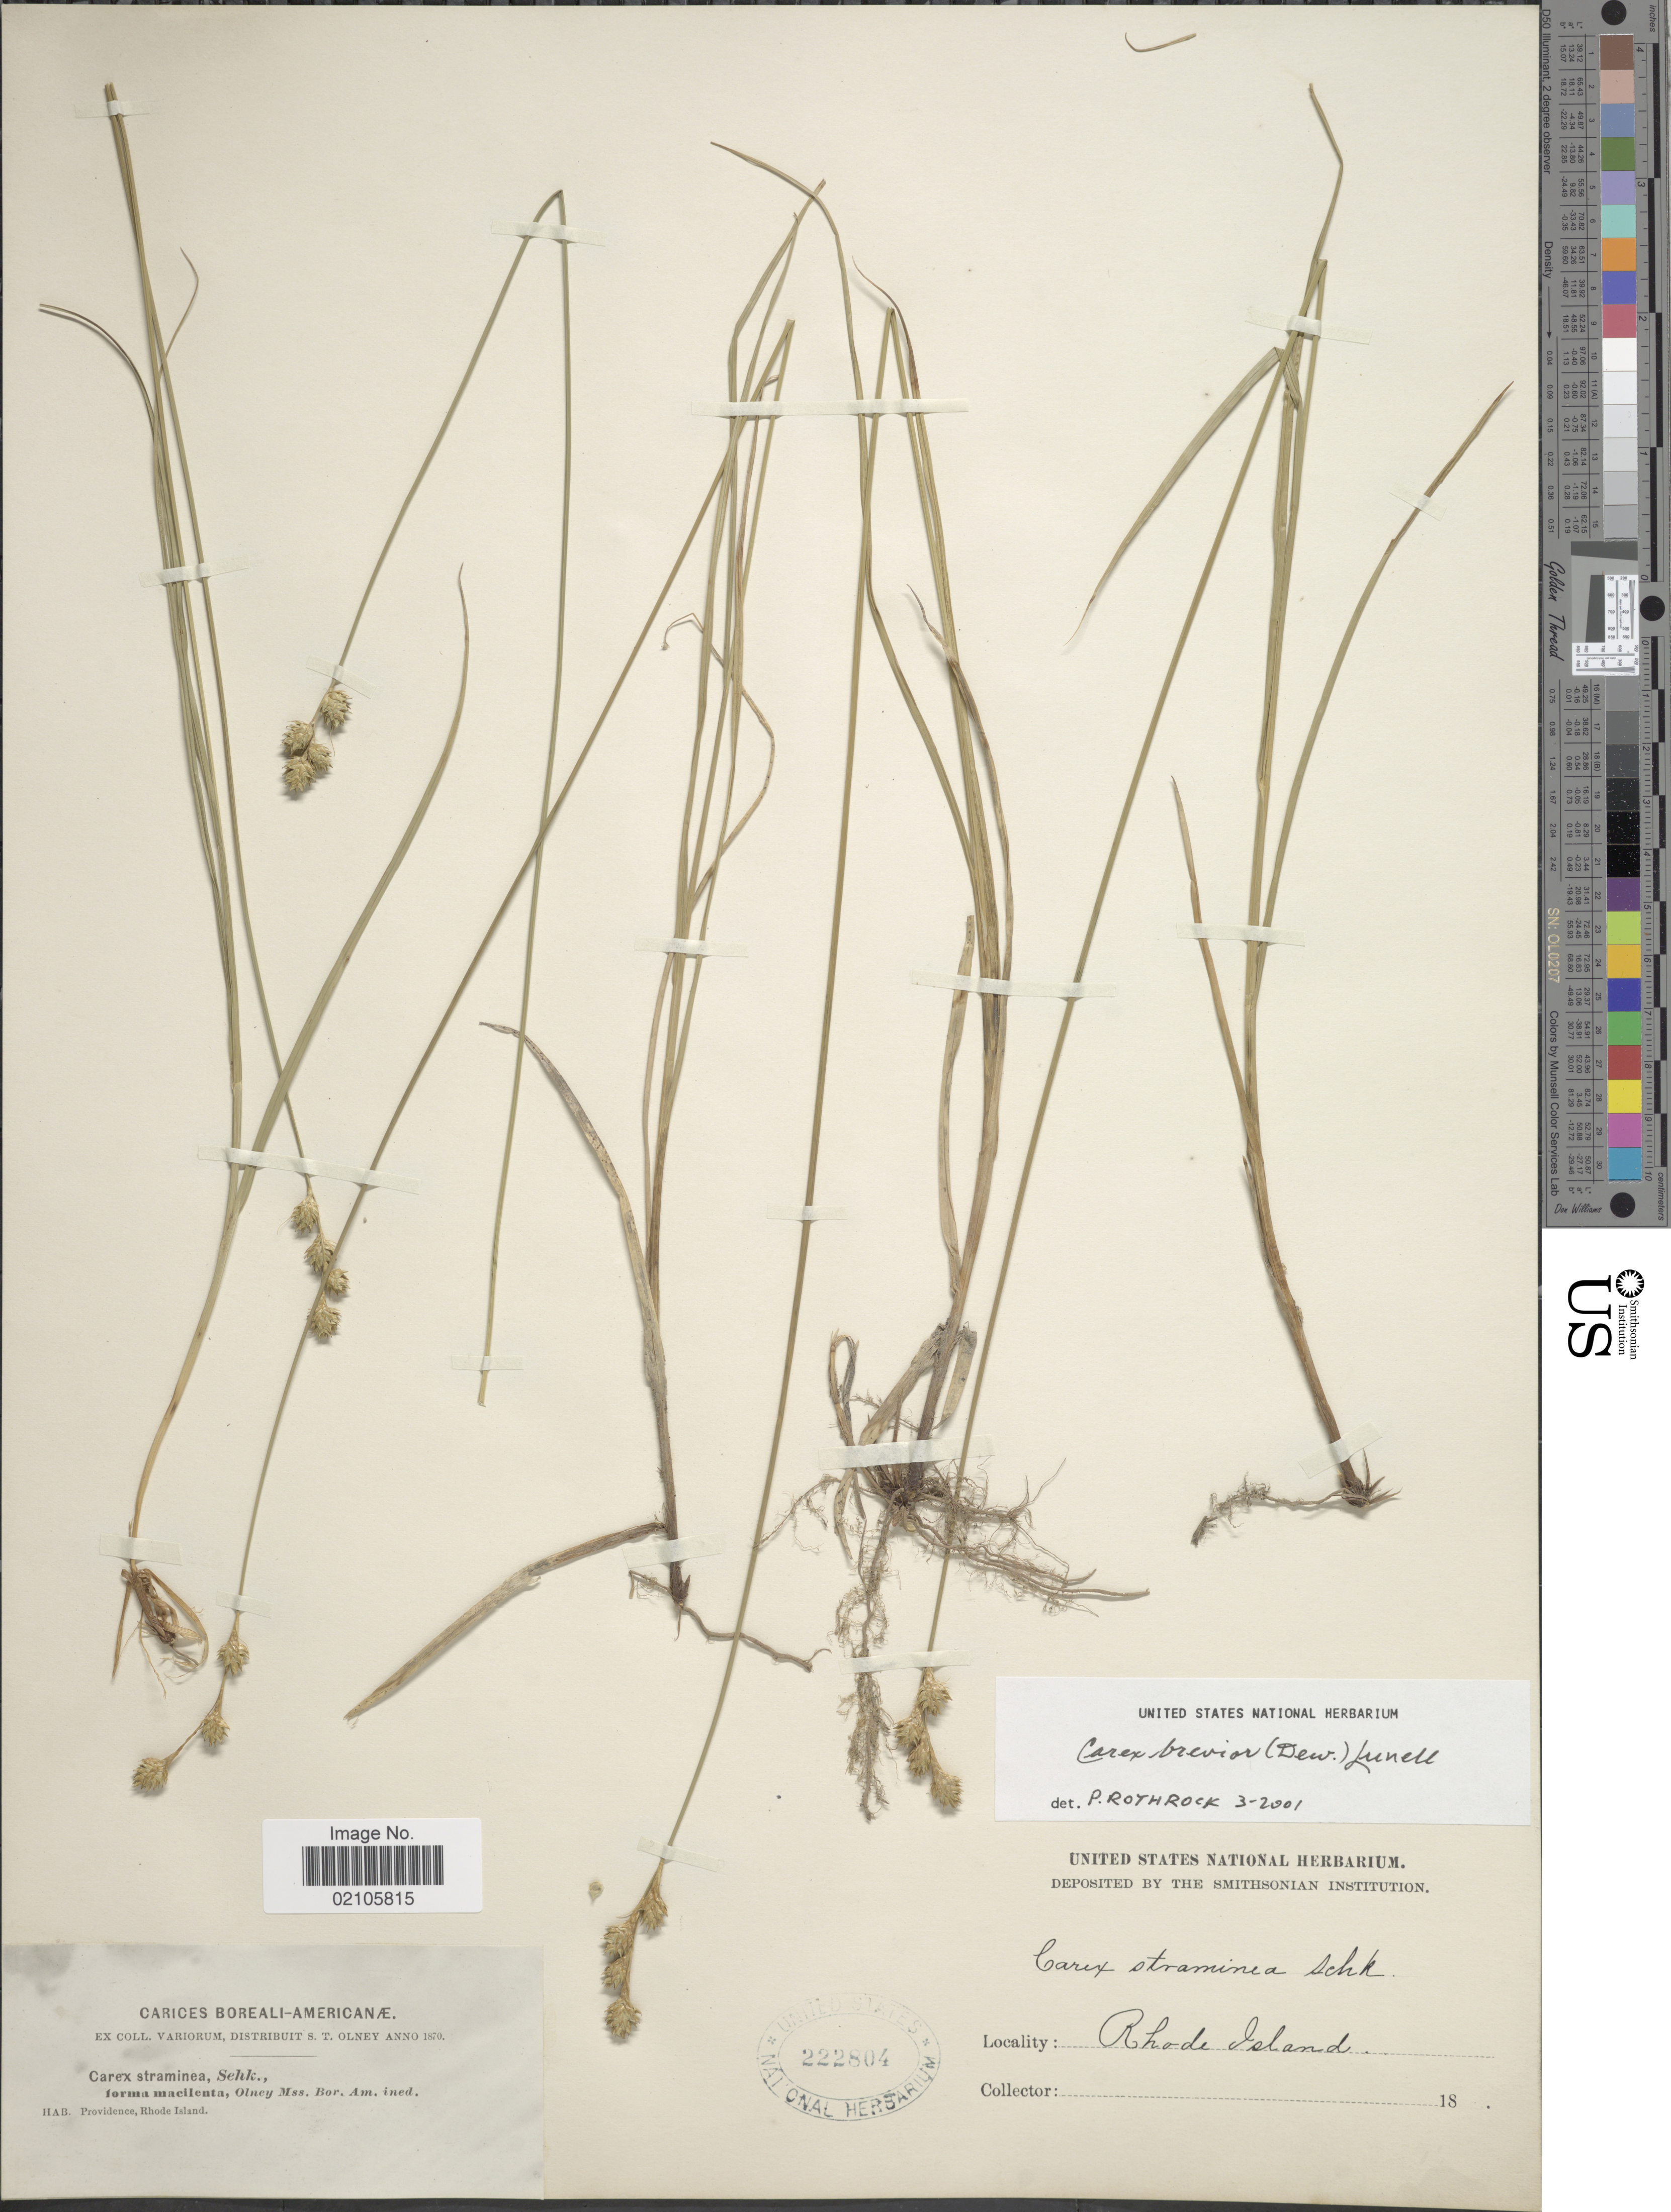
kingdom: Plantae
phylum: Tracheophyta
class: Liliopsida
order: Poales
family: Cyperaceae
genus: Carex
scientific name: Carex brevior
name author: (Dewey) Mack. ex Lunell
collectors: S. Olney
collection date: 1870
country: United States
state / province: Rhode Island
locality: Providence, Carices Boreali-Americanae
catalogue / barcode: US 222804